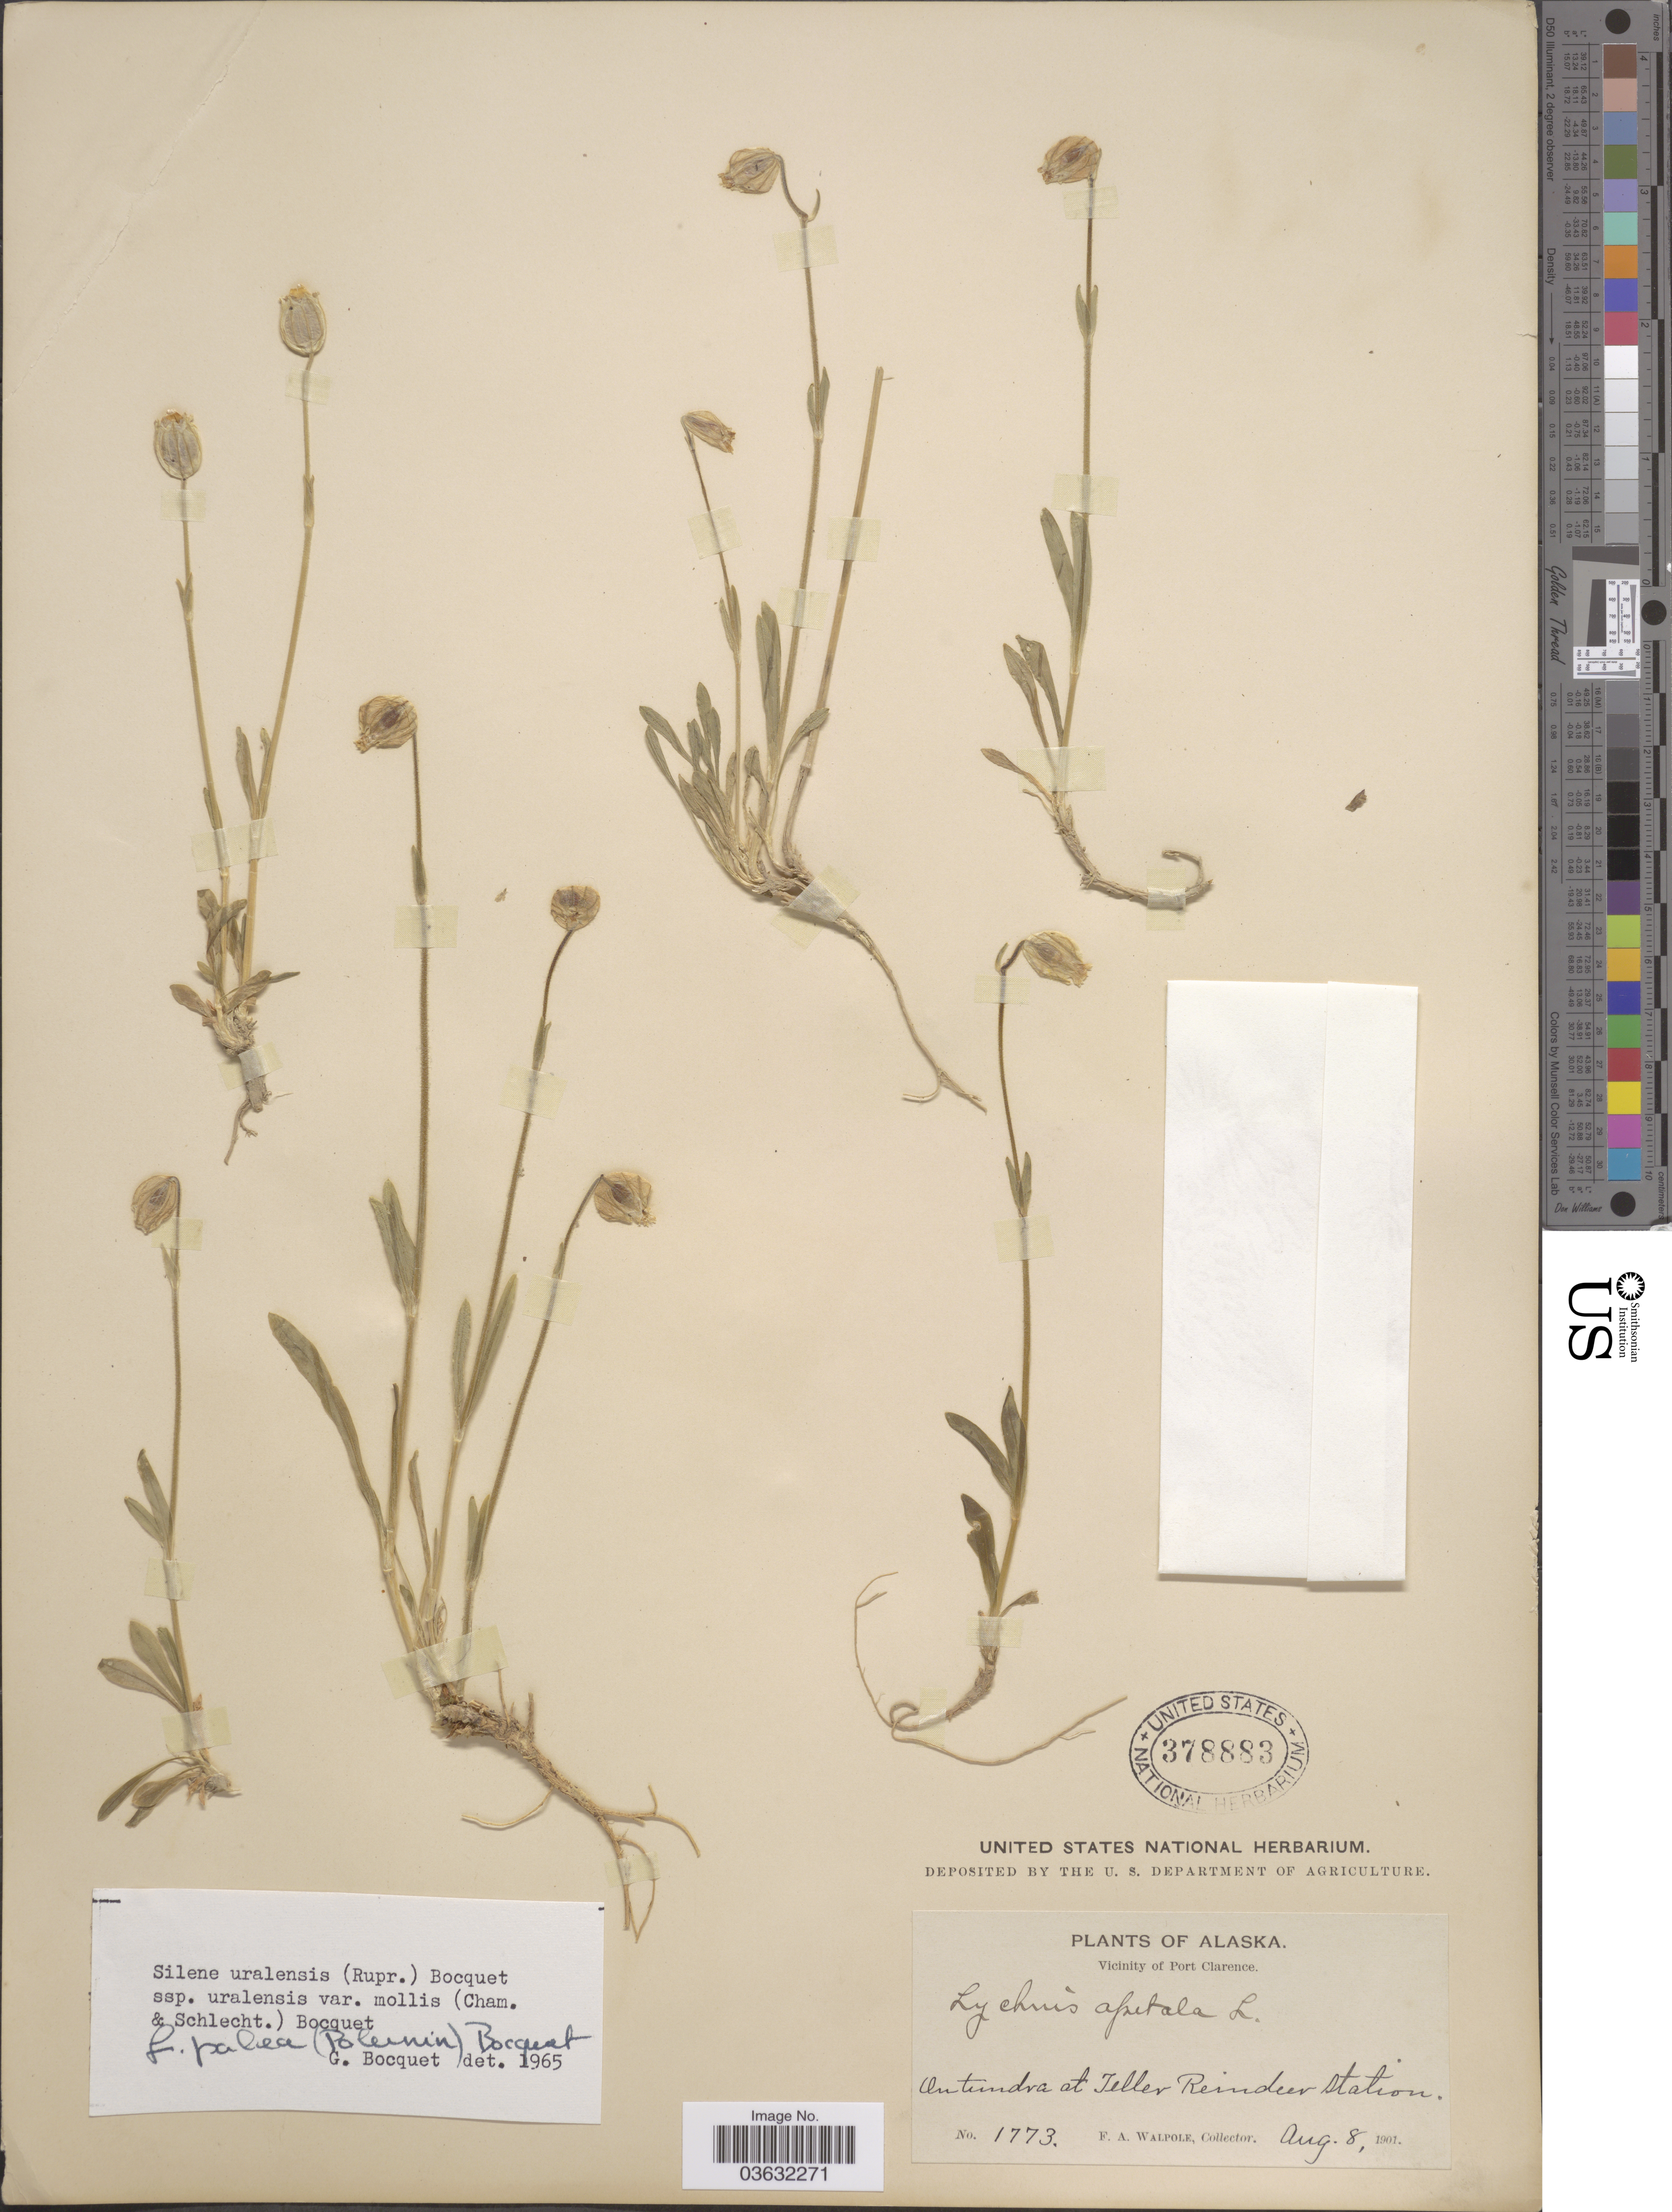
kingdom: Plantae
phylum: Tracheophyta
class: Magnoliopsida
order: Caryophyllales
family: Caryophyllaceae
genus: Silene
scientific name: Silene uralensis var. mollis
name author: (Cham. & Schltdl.) Bocquet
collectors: F. Walpole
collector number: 1773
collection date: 1901-08-08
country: United States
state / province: Alaska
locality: Vicinity of Port Clarence. On tundra at Teller Reindeer Station.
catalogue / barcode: US 378883